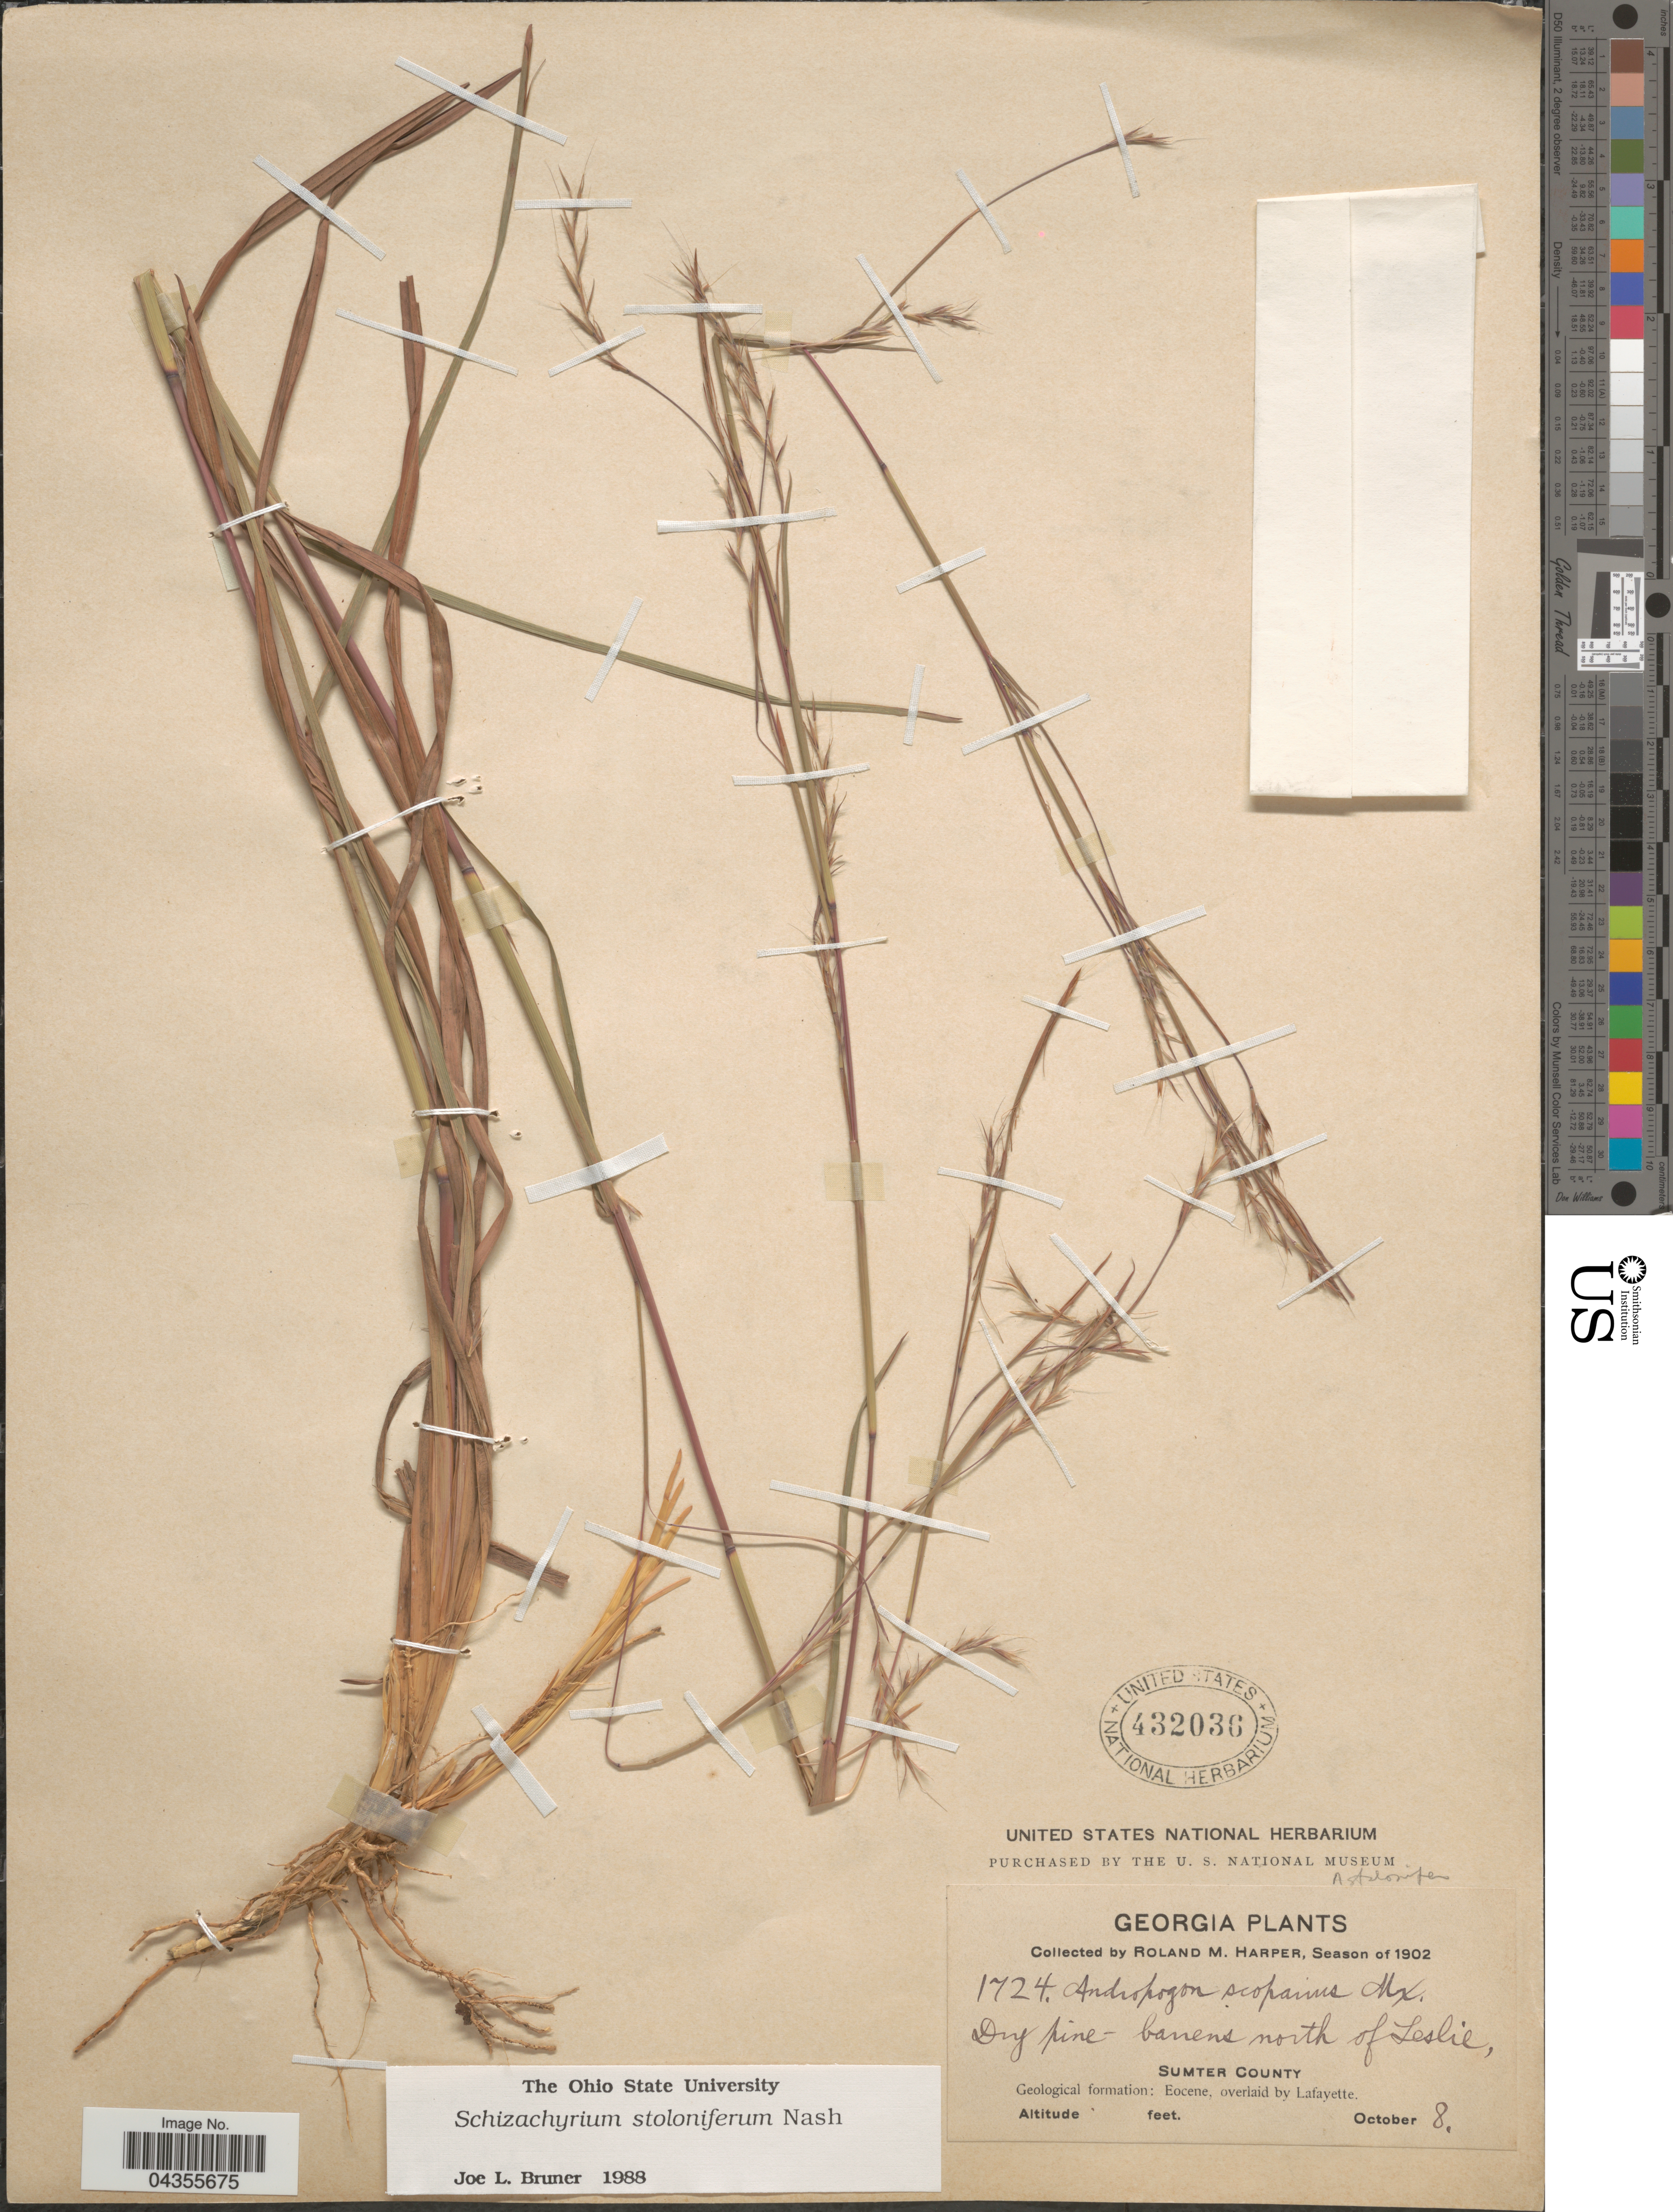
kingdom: Plantae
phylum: Tracheophyta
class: Liliopsida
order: Poales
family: Poaceae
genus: Schizachyrium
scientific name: Schizachyrium scoparium var. stoloniferum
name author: (Nash) Wipff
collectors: R. M. Harper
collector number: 1724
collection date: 1902-10-08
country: United States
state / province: Georgia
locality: Dry pine-barrens north of Leslie, Sumter County. Geological formation: Eocene, overlaid by Lafayette.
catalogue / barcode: US 432036